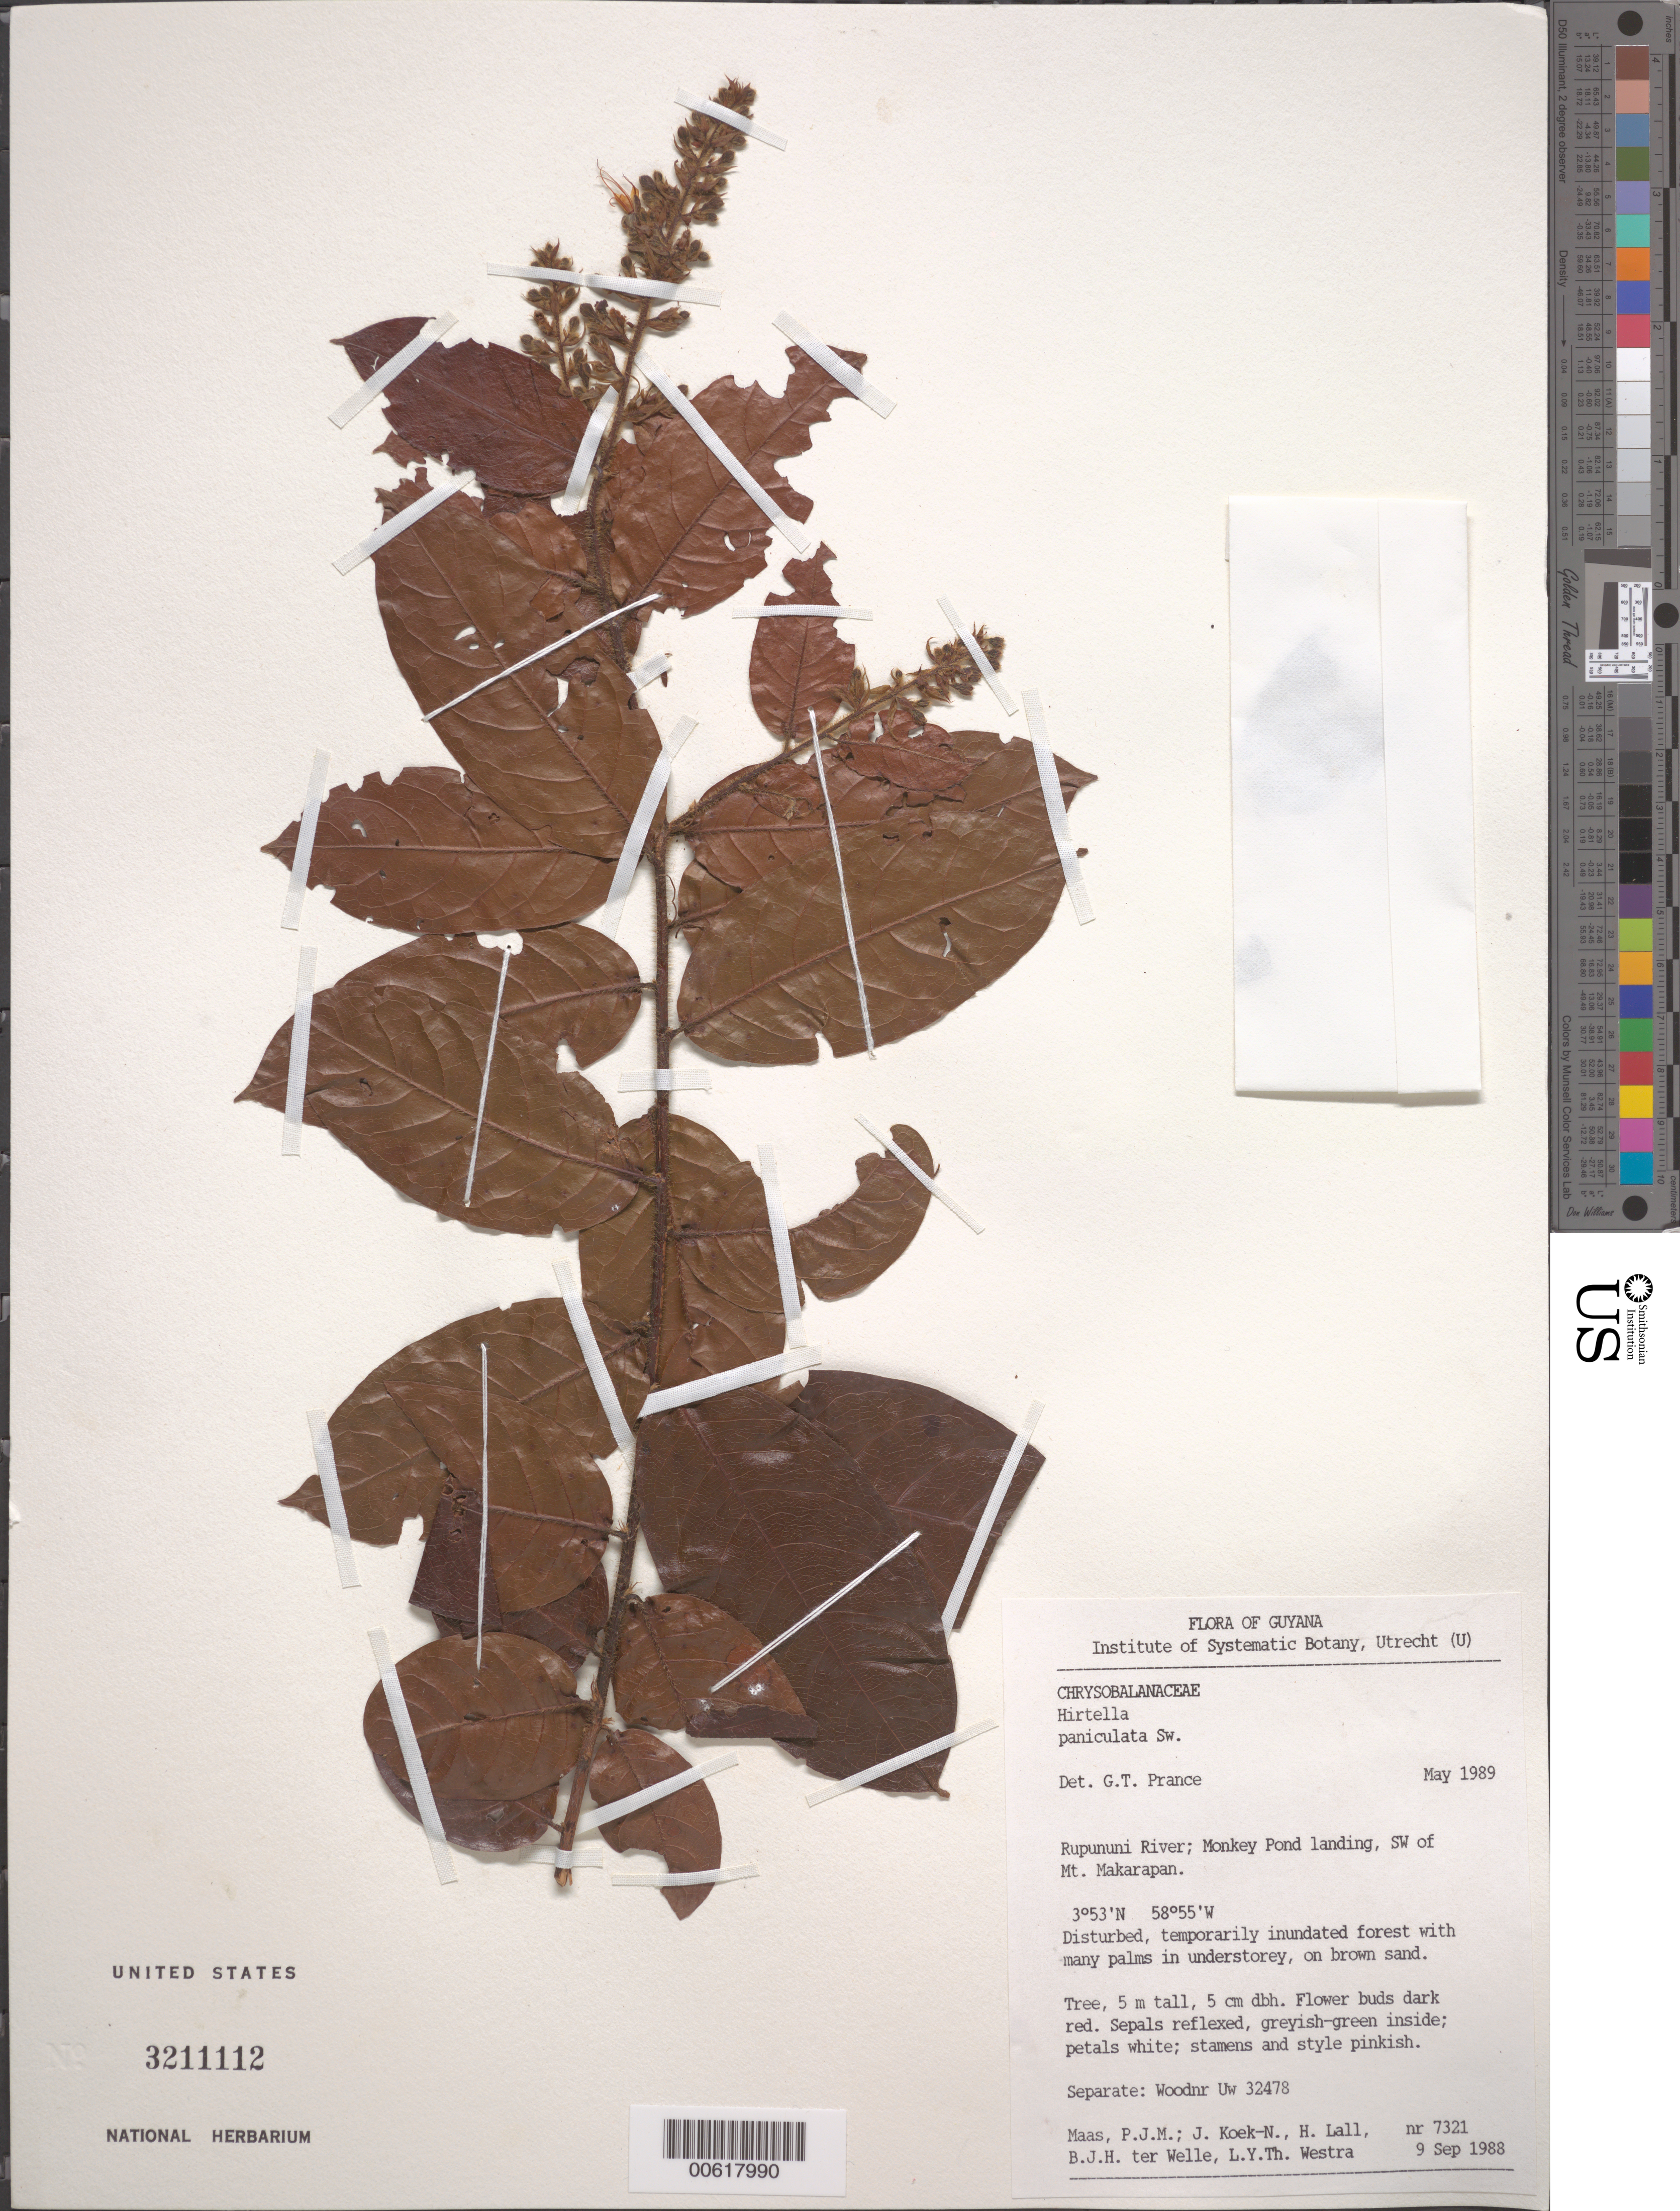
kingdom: Plantae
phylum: Tracheophyta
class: Magnoliopsida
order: Malpighiales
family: Chrysobalanaceae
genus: Hirtella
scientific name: Hirtella paniculata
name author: Sw.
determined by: Prance, G. T.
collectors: P. Maas, J. Koek-Noorman, H. Lall, B. Welle & L. Y. T. Westra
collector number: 7321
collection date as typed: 9-Sep-88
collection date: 1988-09-09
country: Guyana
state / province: U. Takutu-U. Essequibo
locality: Rupununi River, Monkey Pond landing, SW of Mt. Makarapan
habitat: Disturbed, temproarily inundated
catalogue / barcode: US 3211112